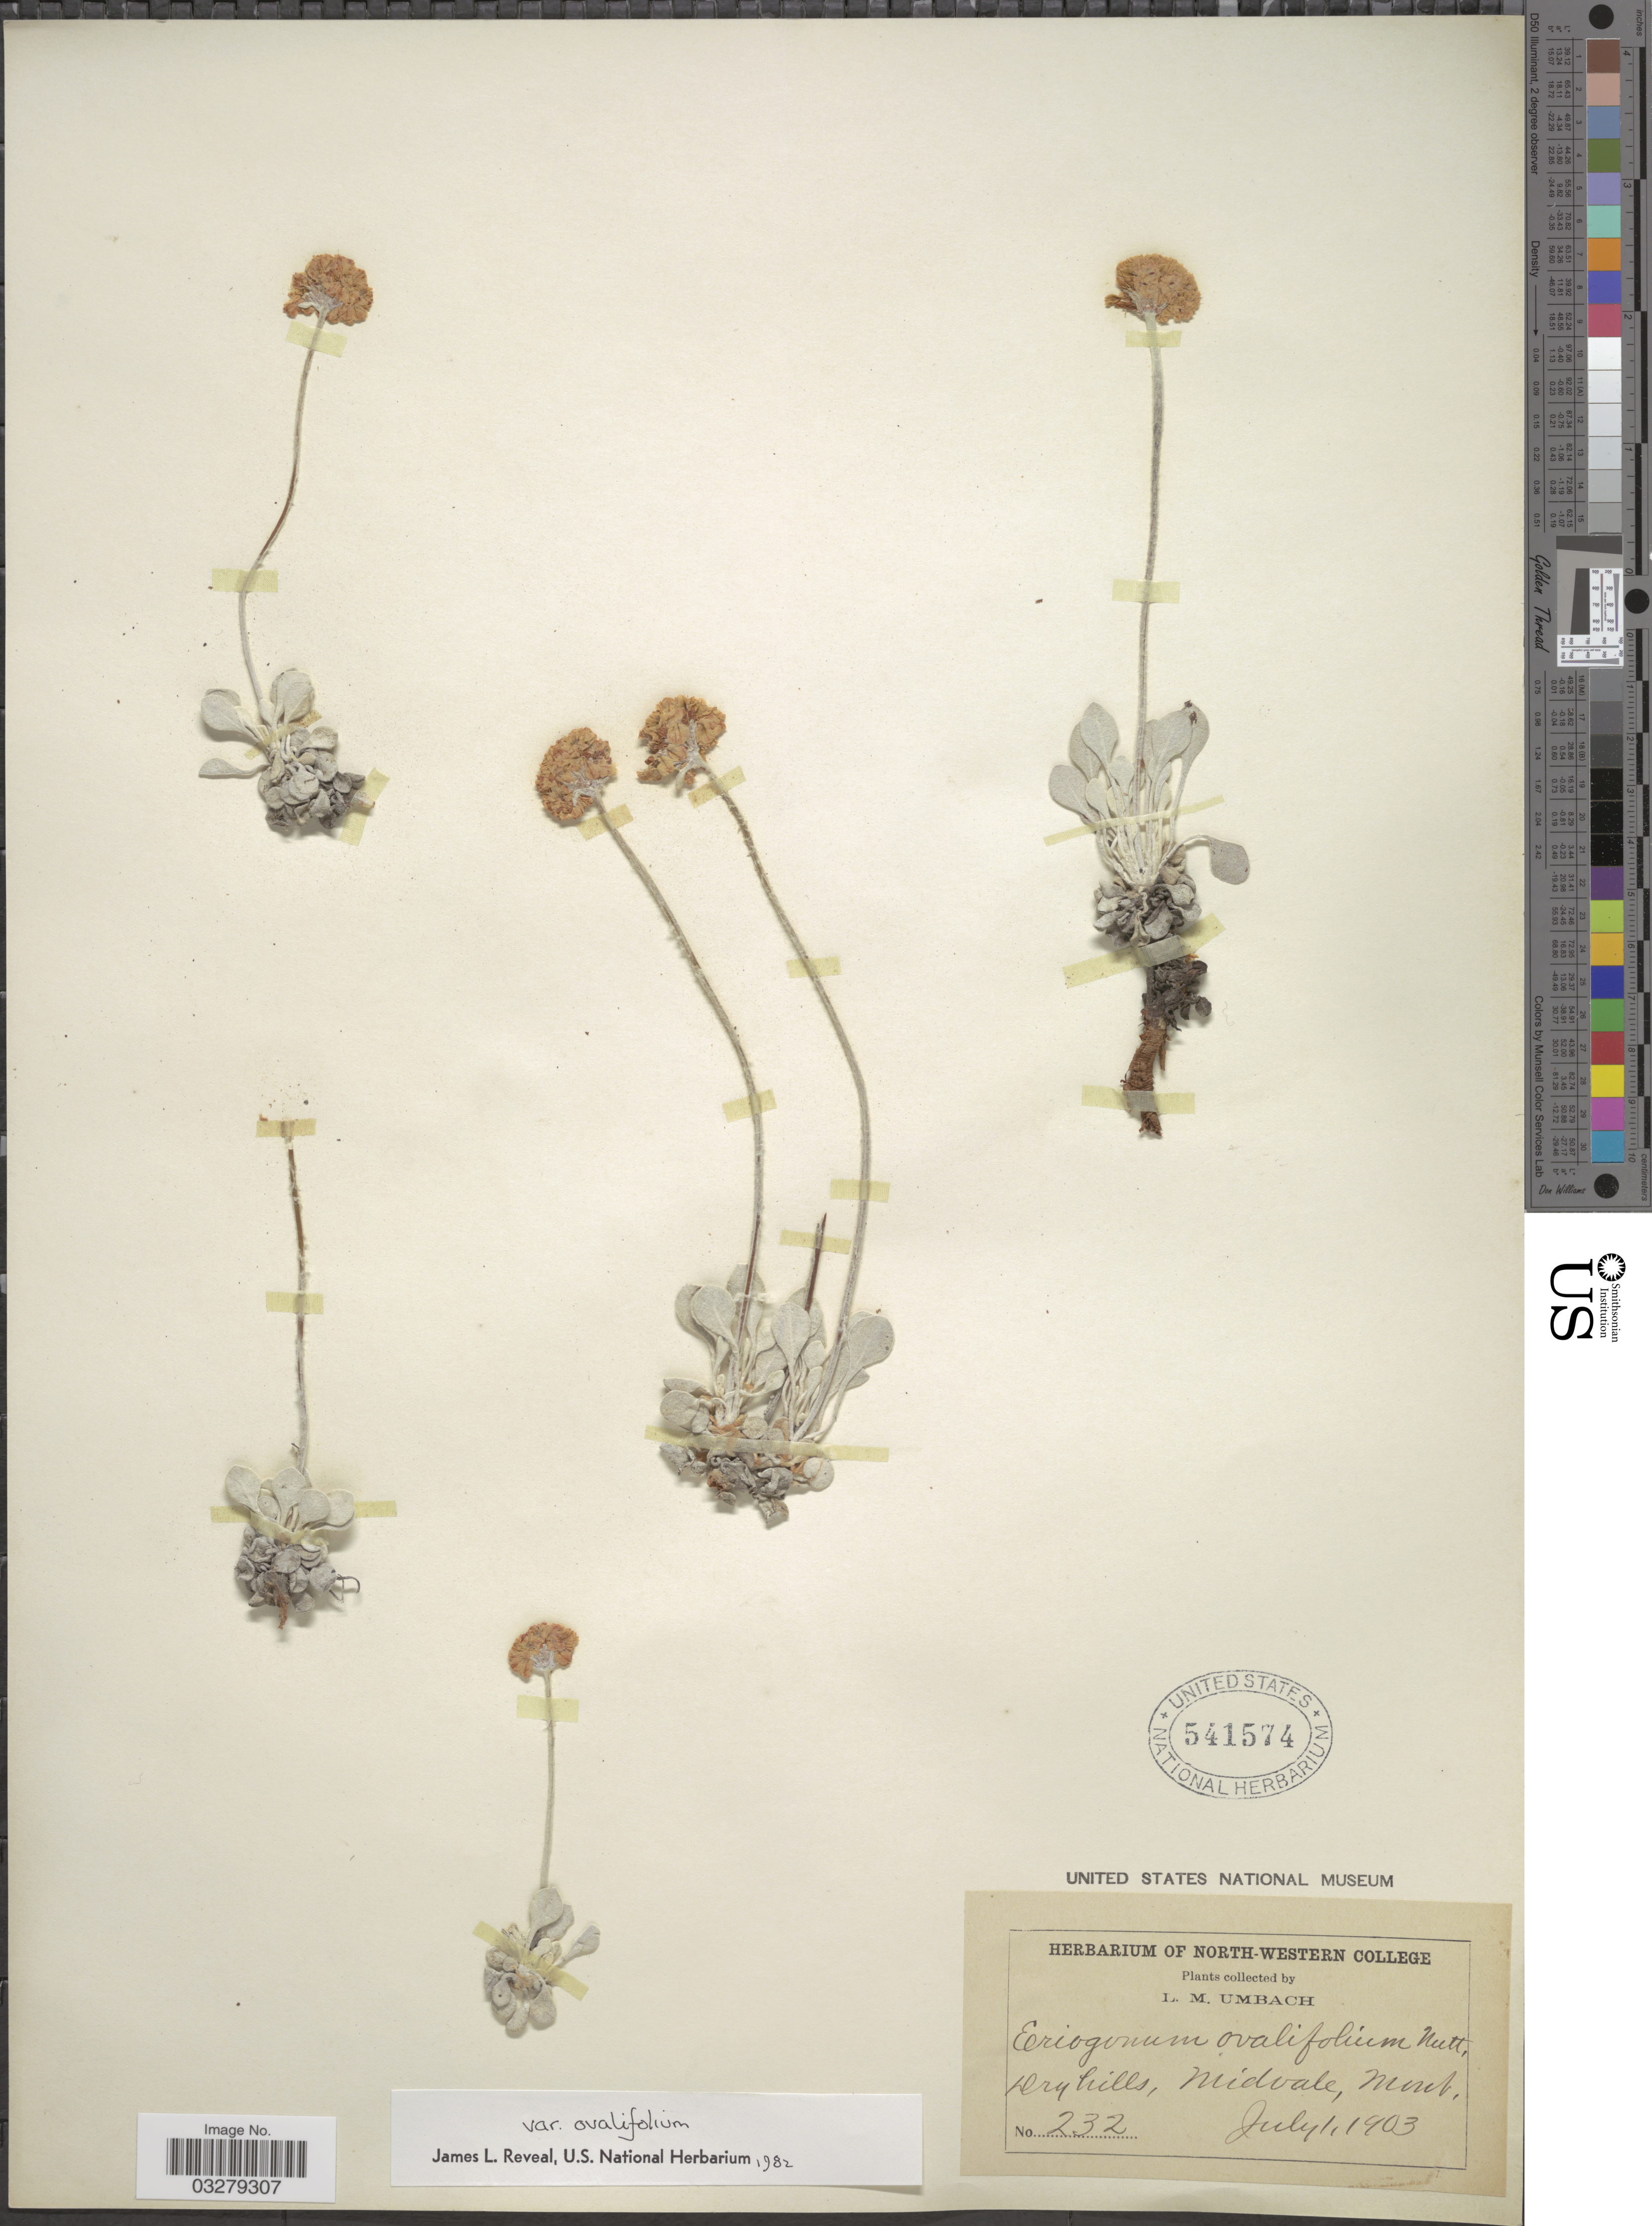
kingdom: Plantae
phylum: Tracheophyta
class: Magnoliopsida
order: Caryophyllales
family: Polygonaceae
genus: Eriogonum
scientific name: Eriogonum ovalifolium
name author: Nutt.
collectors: L. M. Umbach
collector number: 232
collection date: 1903-07-01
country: United States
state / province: Montana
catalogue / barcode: US 541574